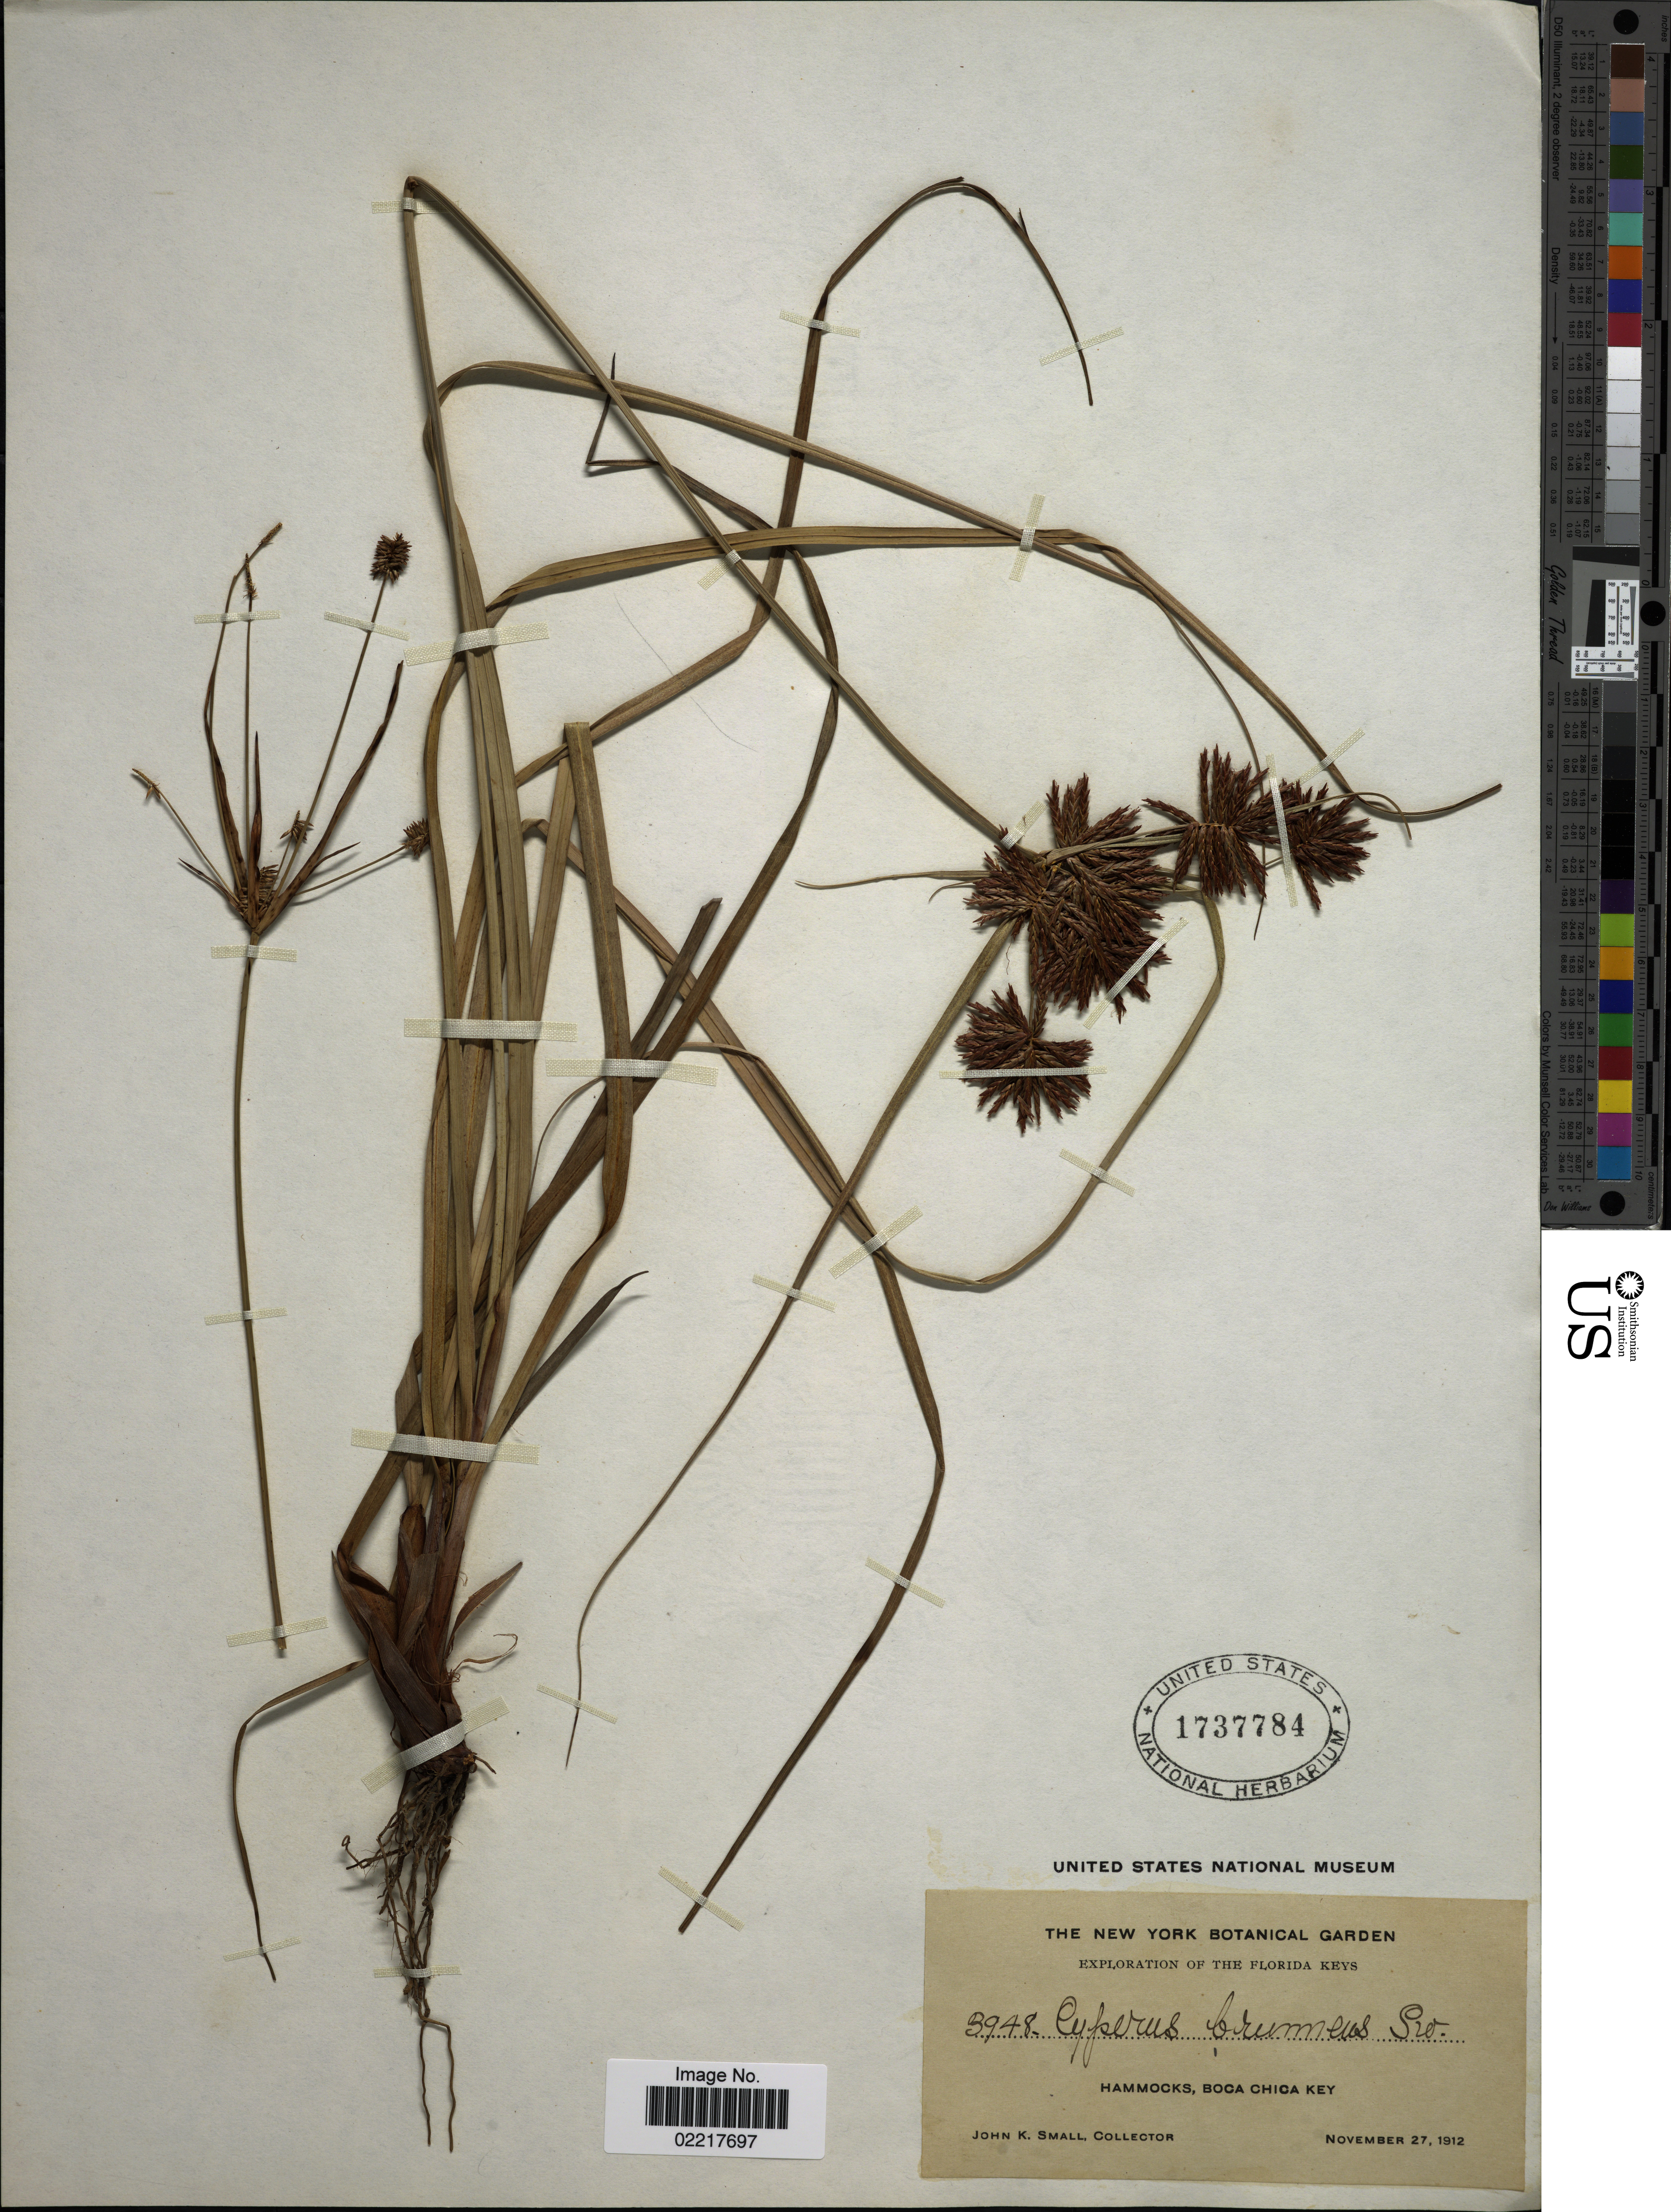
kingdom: Plantae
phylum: Tracheophyta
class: Liliopsida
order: Poales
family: Cyperaceae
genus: Cyperus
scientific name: Cyperus planifolius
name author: Rich.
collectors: J. K. Small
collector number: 3948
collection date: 1912-11-27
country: United States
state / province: Florida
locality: Hammocks, Boga Chica Key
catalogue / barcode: US 1737784